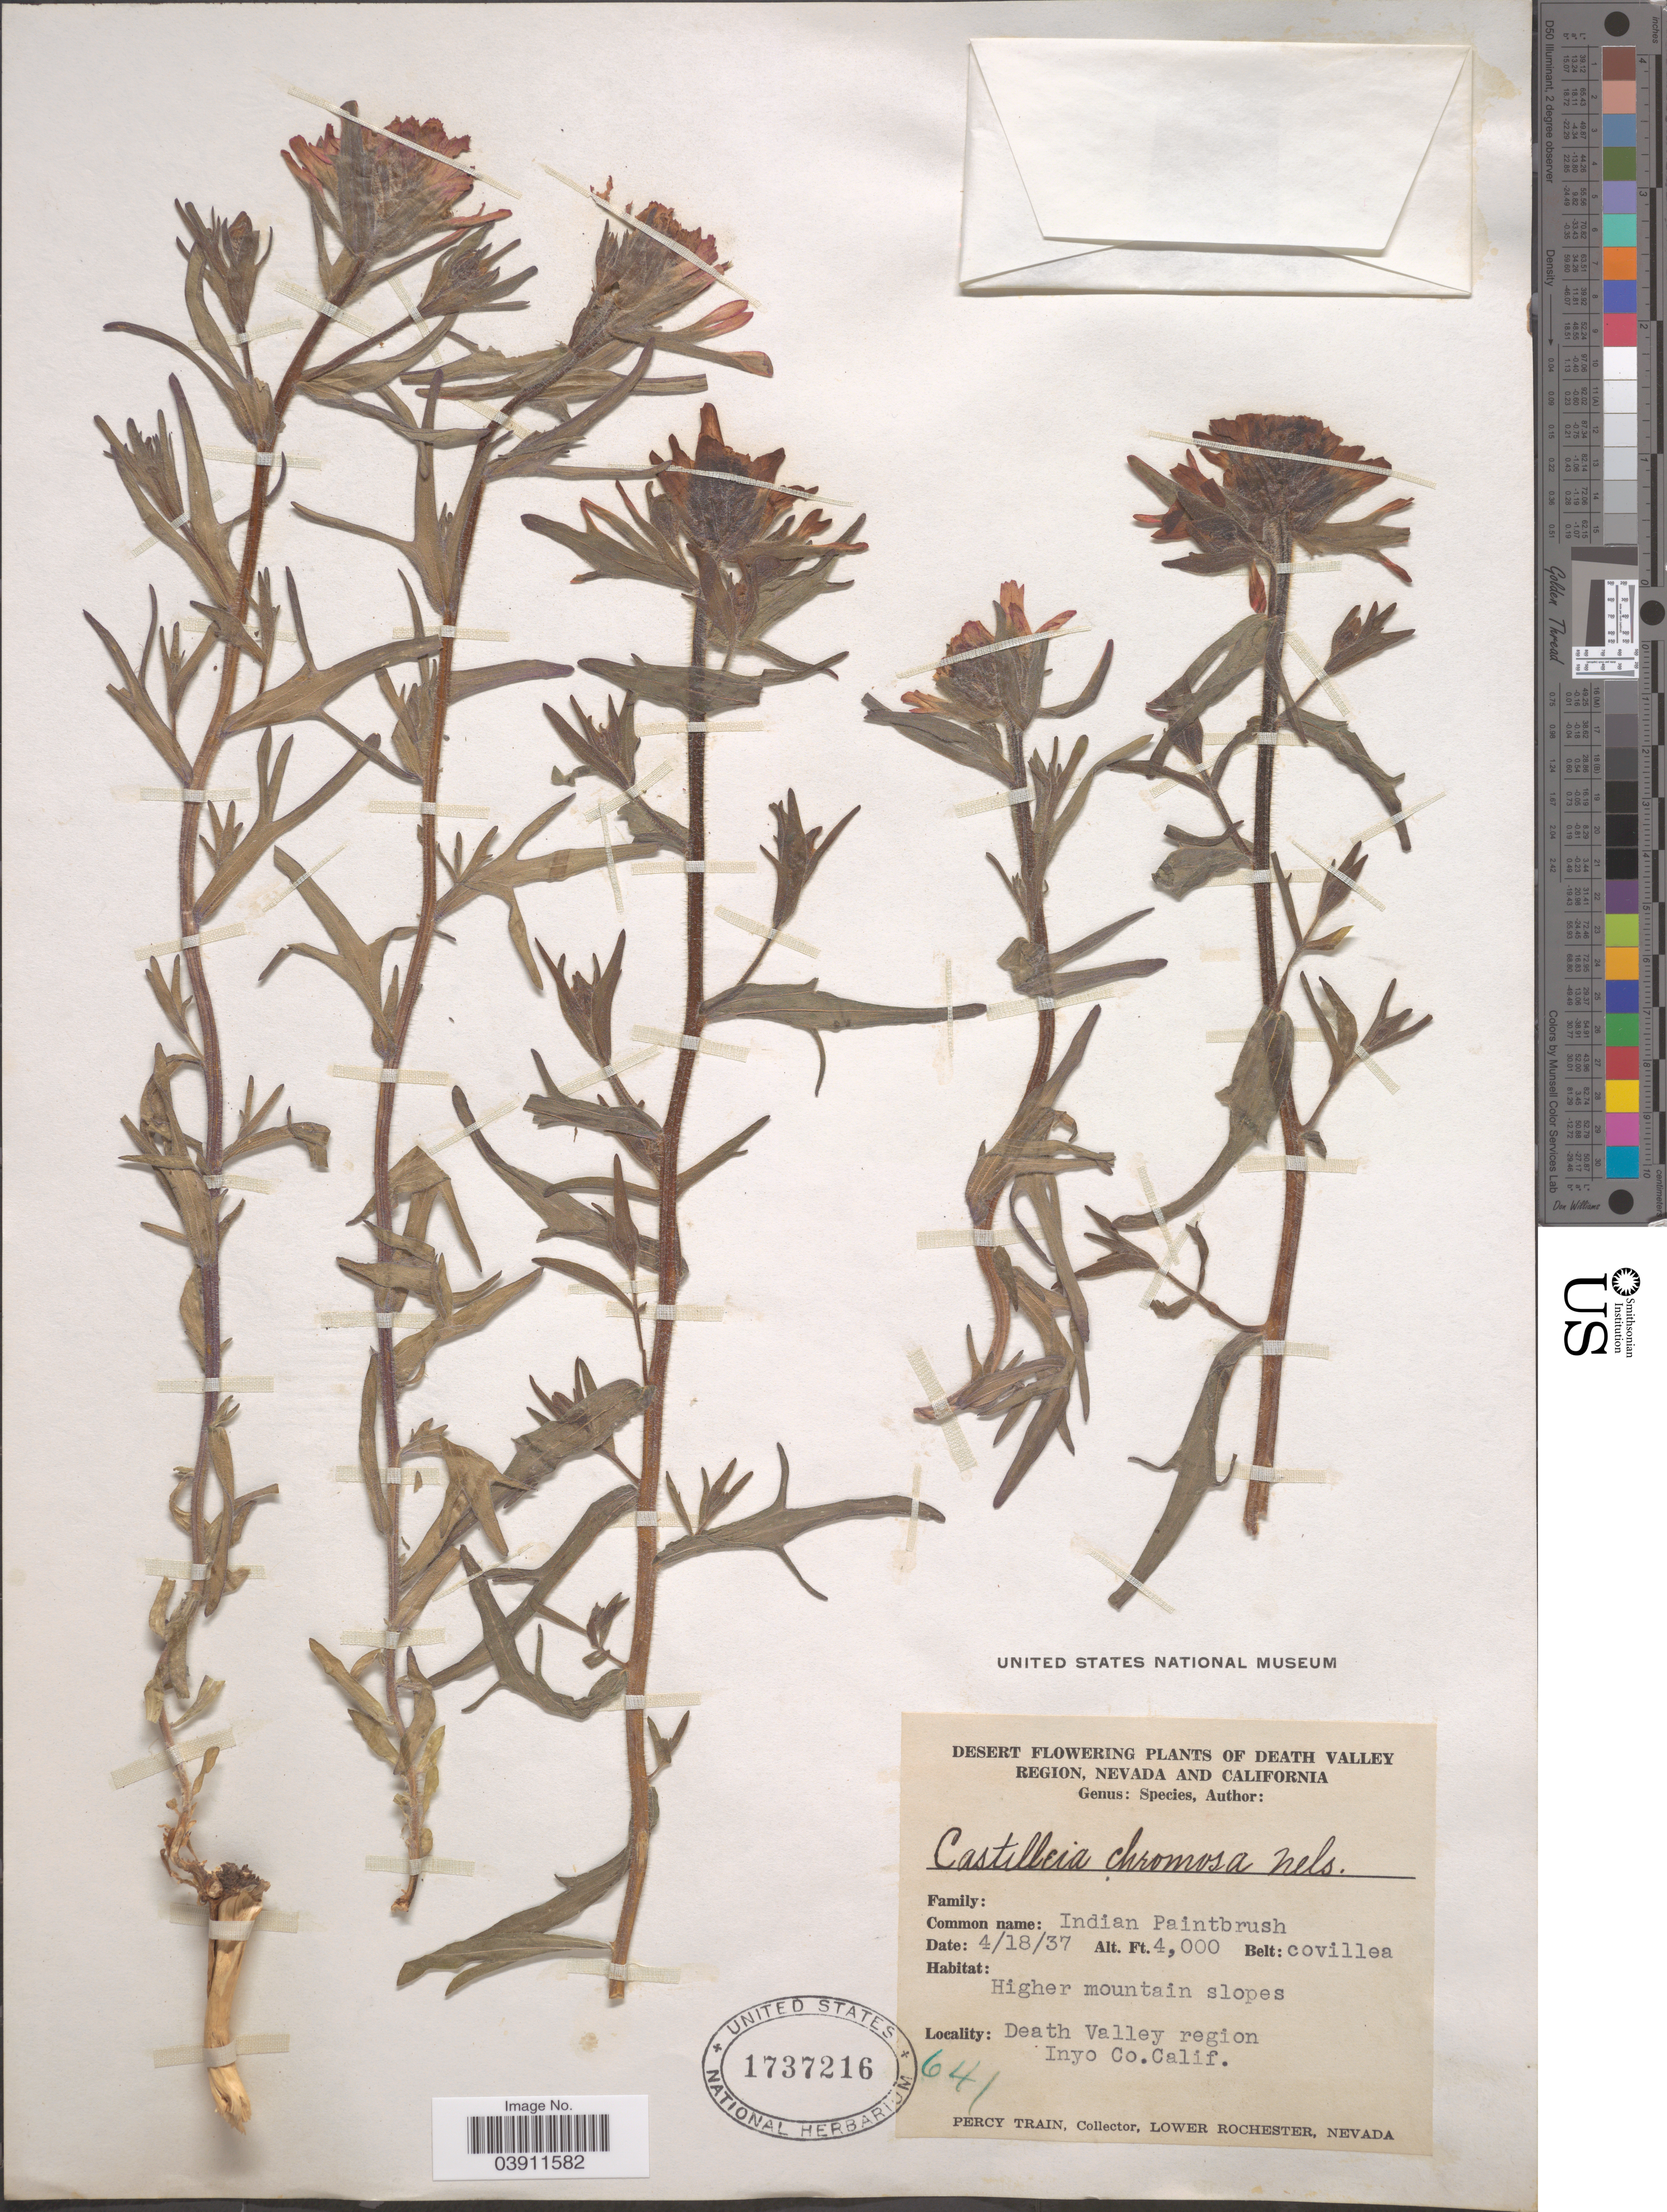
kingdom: Plantae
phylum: Tracheophyta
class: Magnoliopsida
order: Lamiales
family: Orobanchaceae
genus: Castilleja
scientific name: Castilleja chromosa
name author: A. Nelson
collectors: P. Train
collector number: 641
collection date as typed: Transcribed d/m/y: 18/4/37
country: United States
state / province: California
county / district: Inyo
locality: Death Valley region. Inyo Co.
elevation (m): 1219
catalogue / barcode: US 1737216